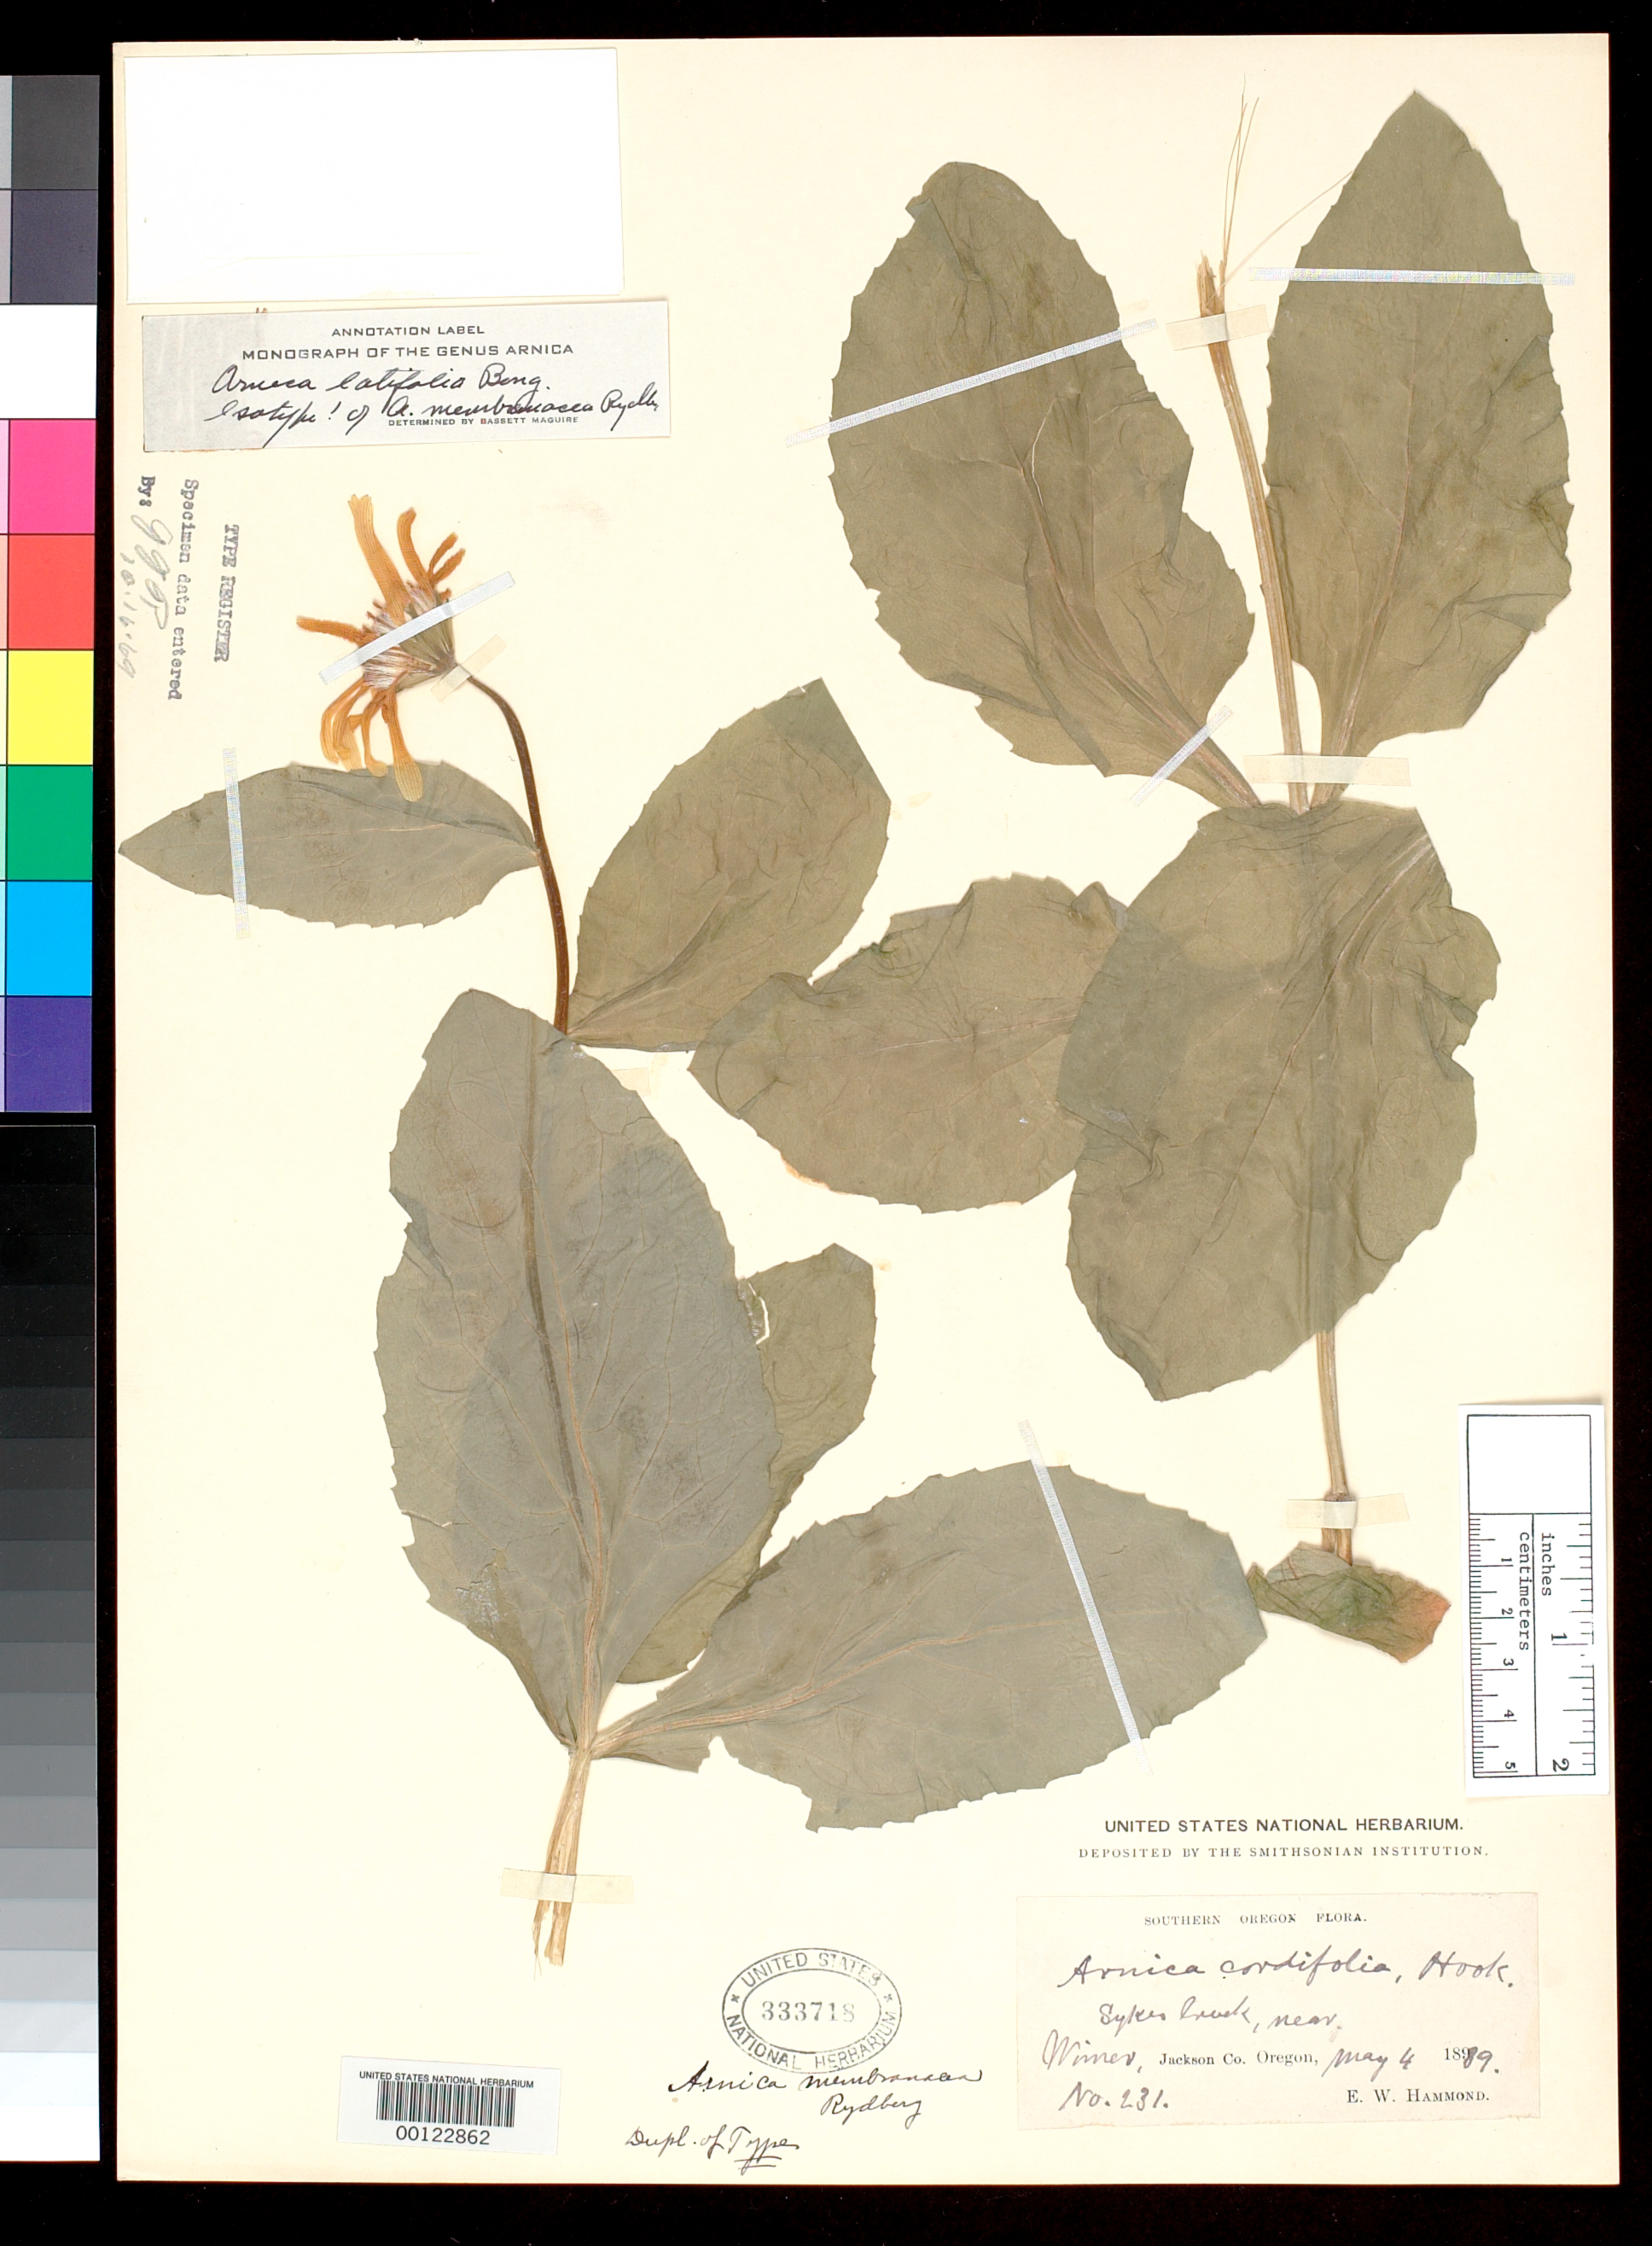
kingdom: Plantae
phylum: Tracheophyta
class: Magnoliopsida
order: Asterales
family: Asteraceae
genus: Arnica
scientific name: Arnica membranacea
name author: Rydb.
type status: Isotype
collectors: E. Hammond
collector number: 231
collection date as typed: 04 May 1889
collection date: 1889-05-04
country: United States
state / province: Oregon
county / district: Jackson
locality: Wimer.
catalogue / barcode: US 333718